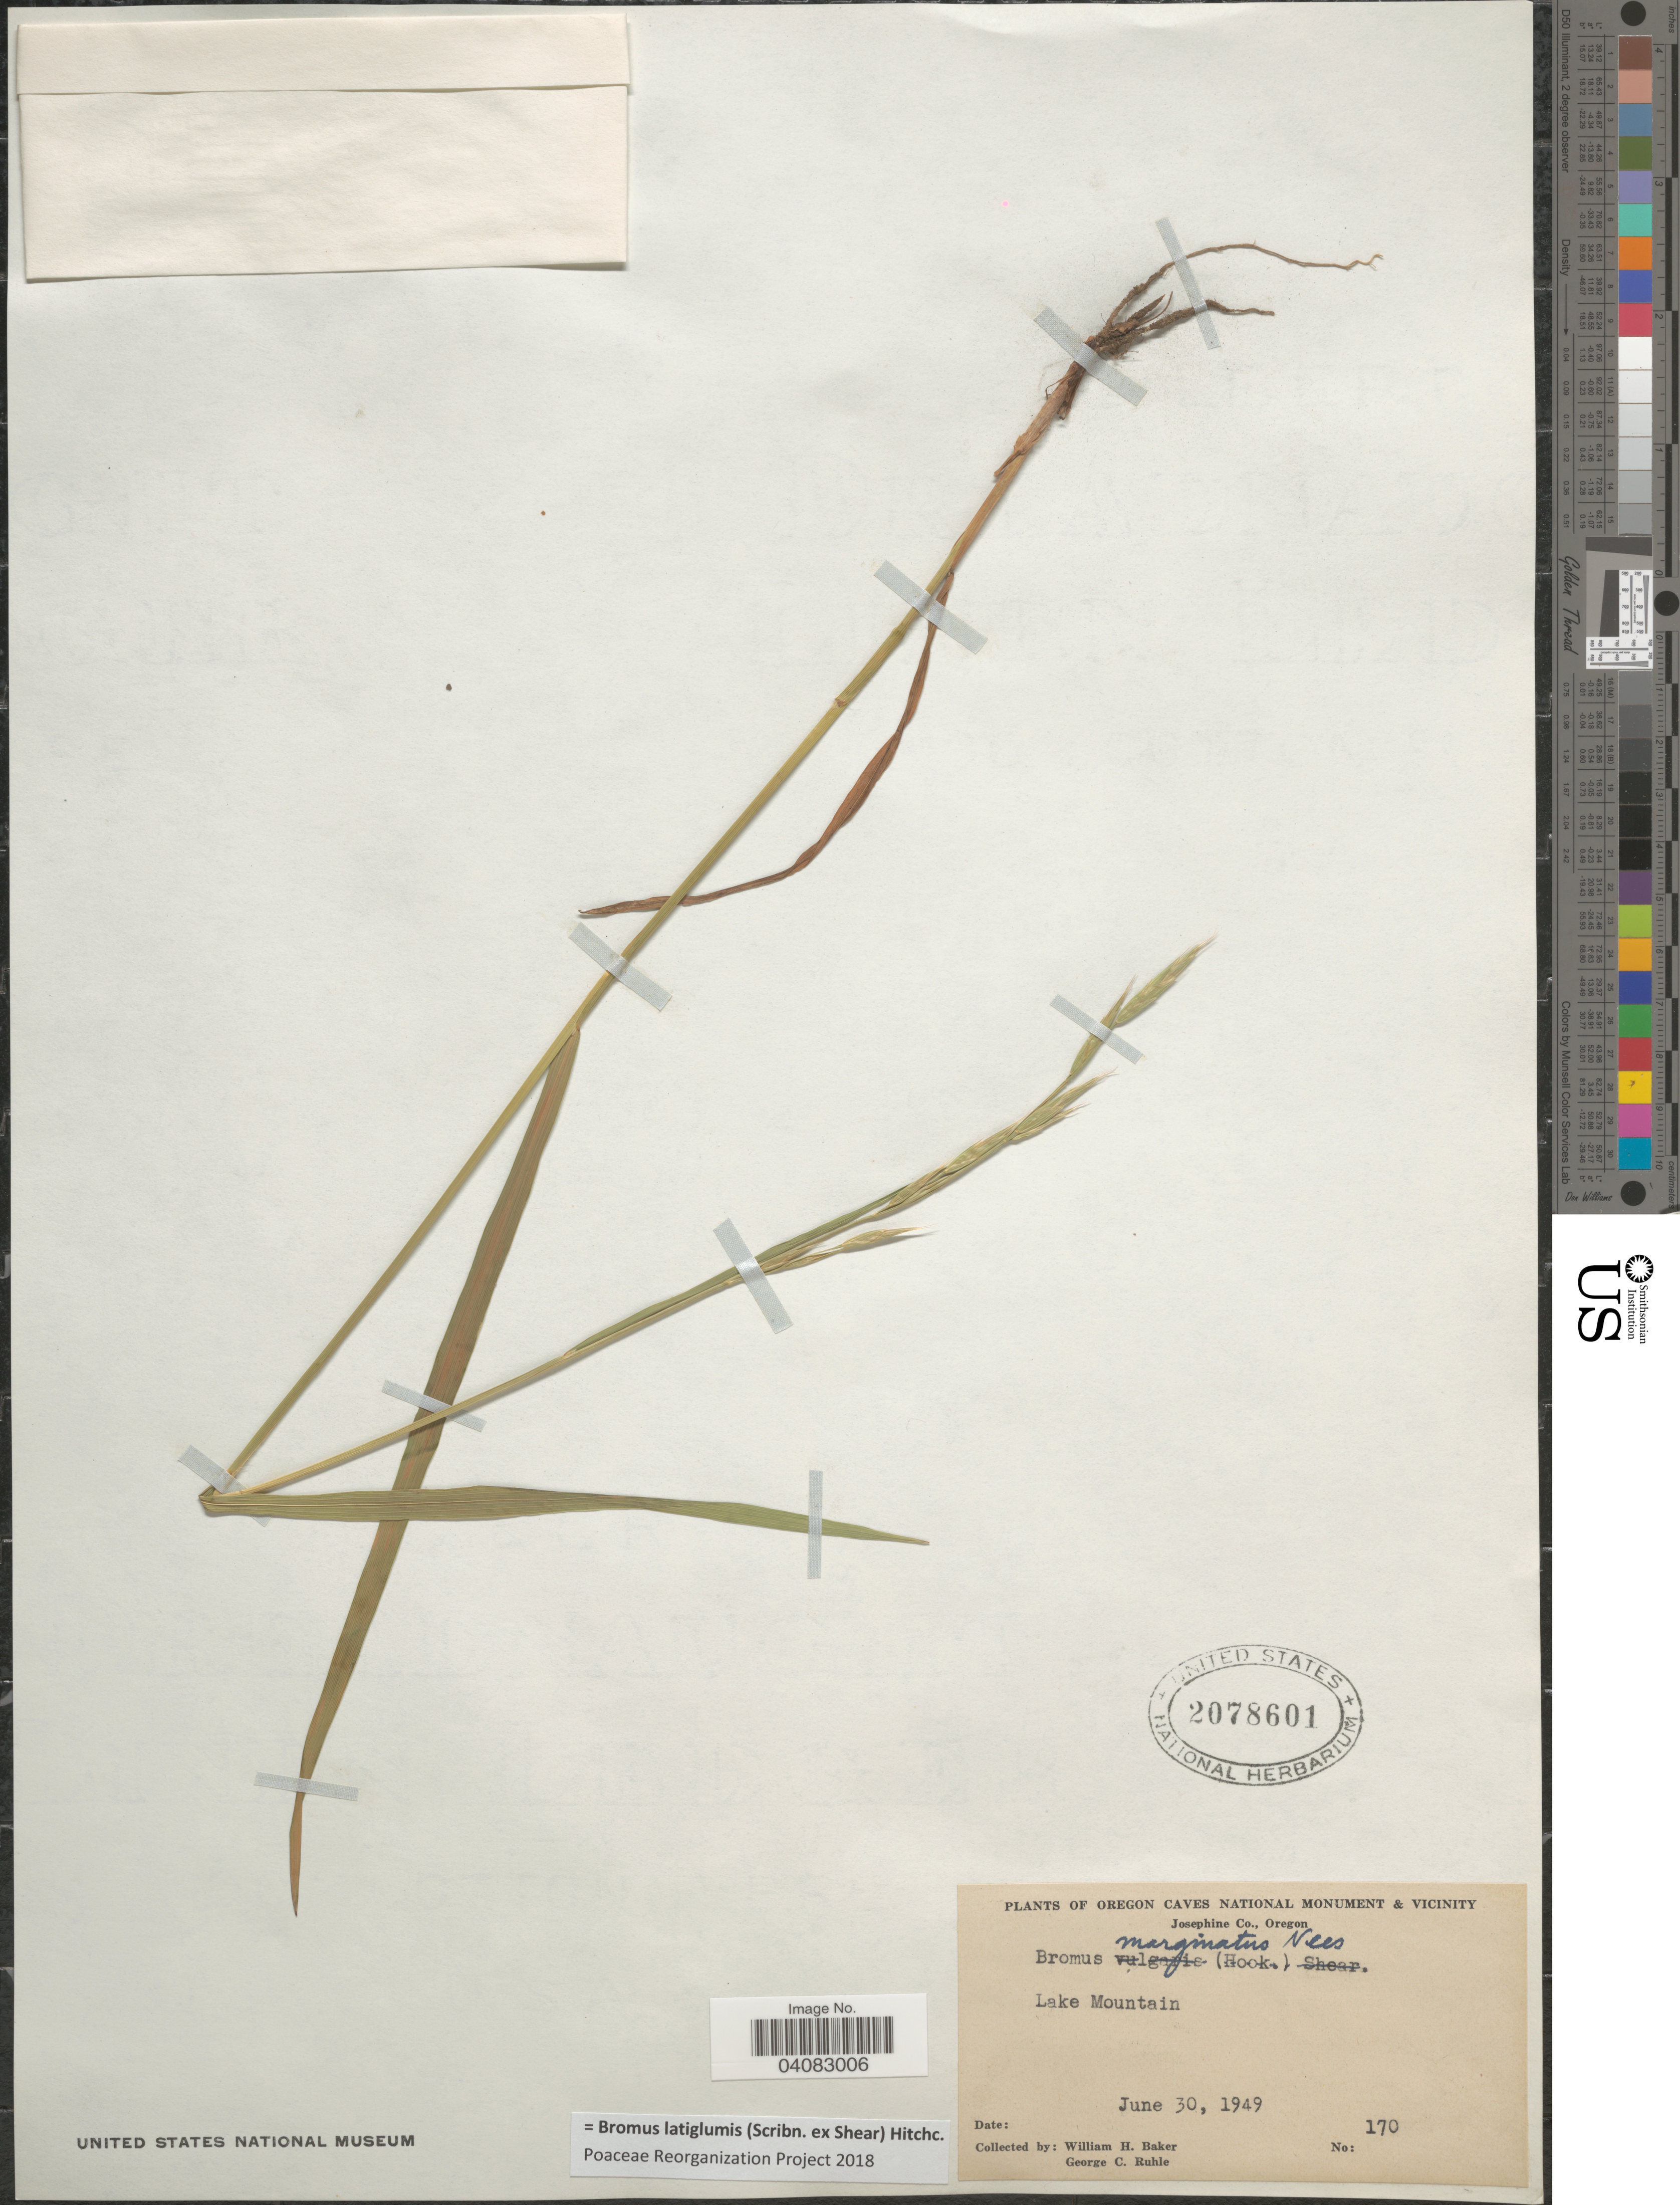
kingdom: Plantae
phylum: Tracheophyta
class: Liliopsida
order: Poales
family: Poaceae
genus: Bromus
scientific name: Bromus latiglumis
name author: (Scribn. ex Shear) Hitchc.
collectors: W. H. Baker & G. Ruhle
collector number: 170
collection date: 1949-06-30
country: United States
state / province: Oregon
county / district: Josephine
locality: Oregon Caves National Monument & Vicinity. Josephine Co. Lake Mountain.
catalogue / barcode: US 2078601